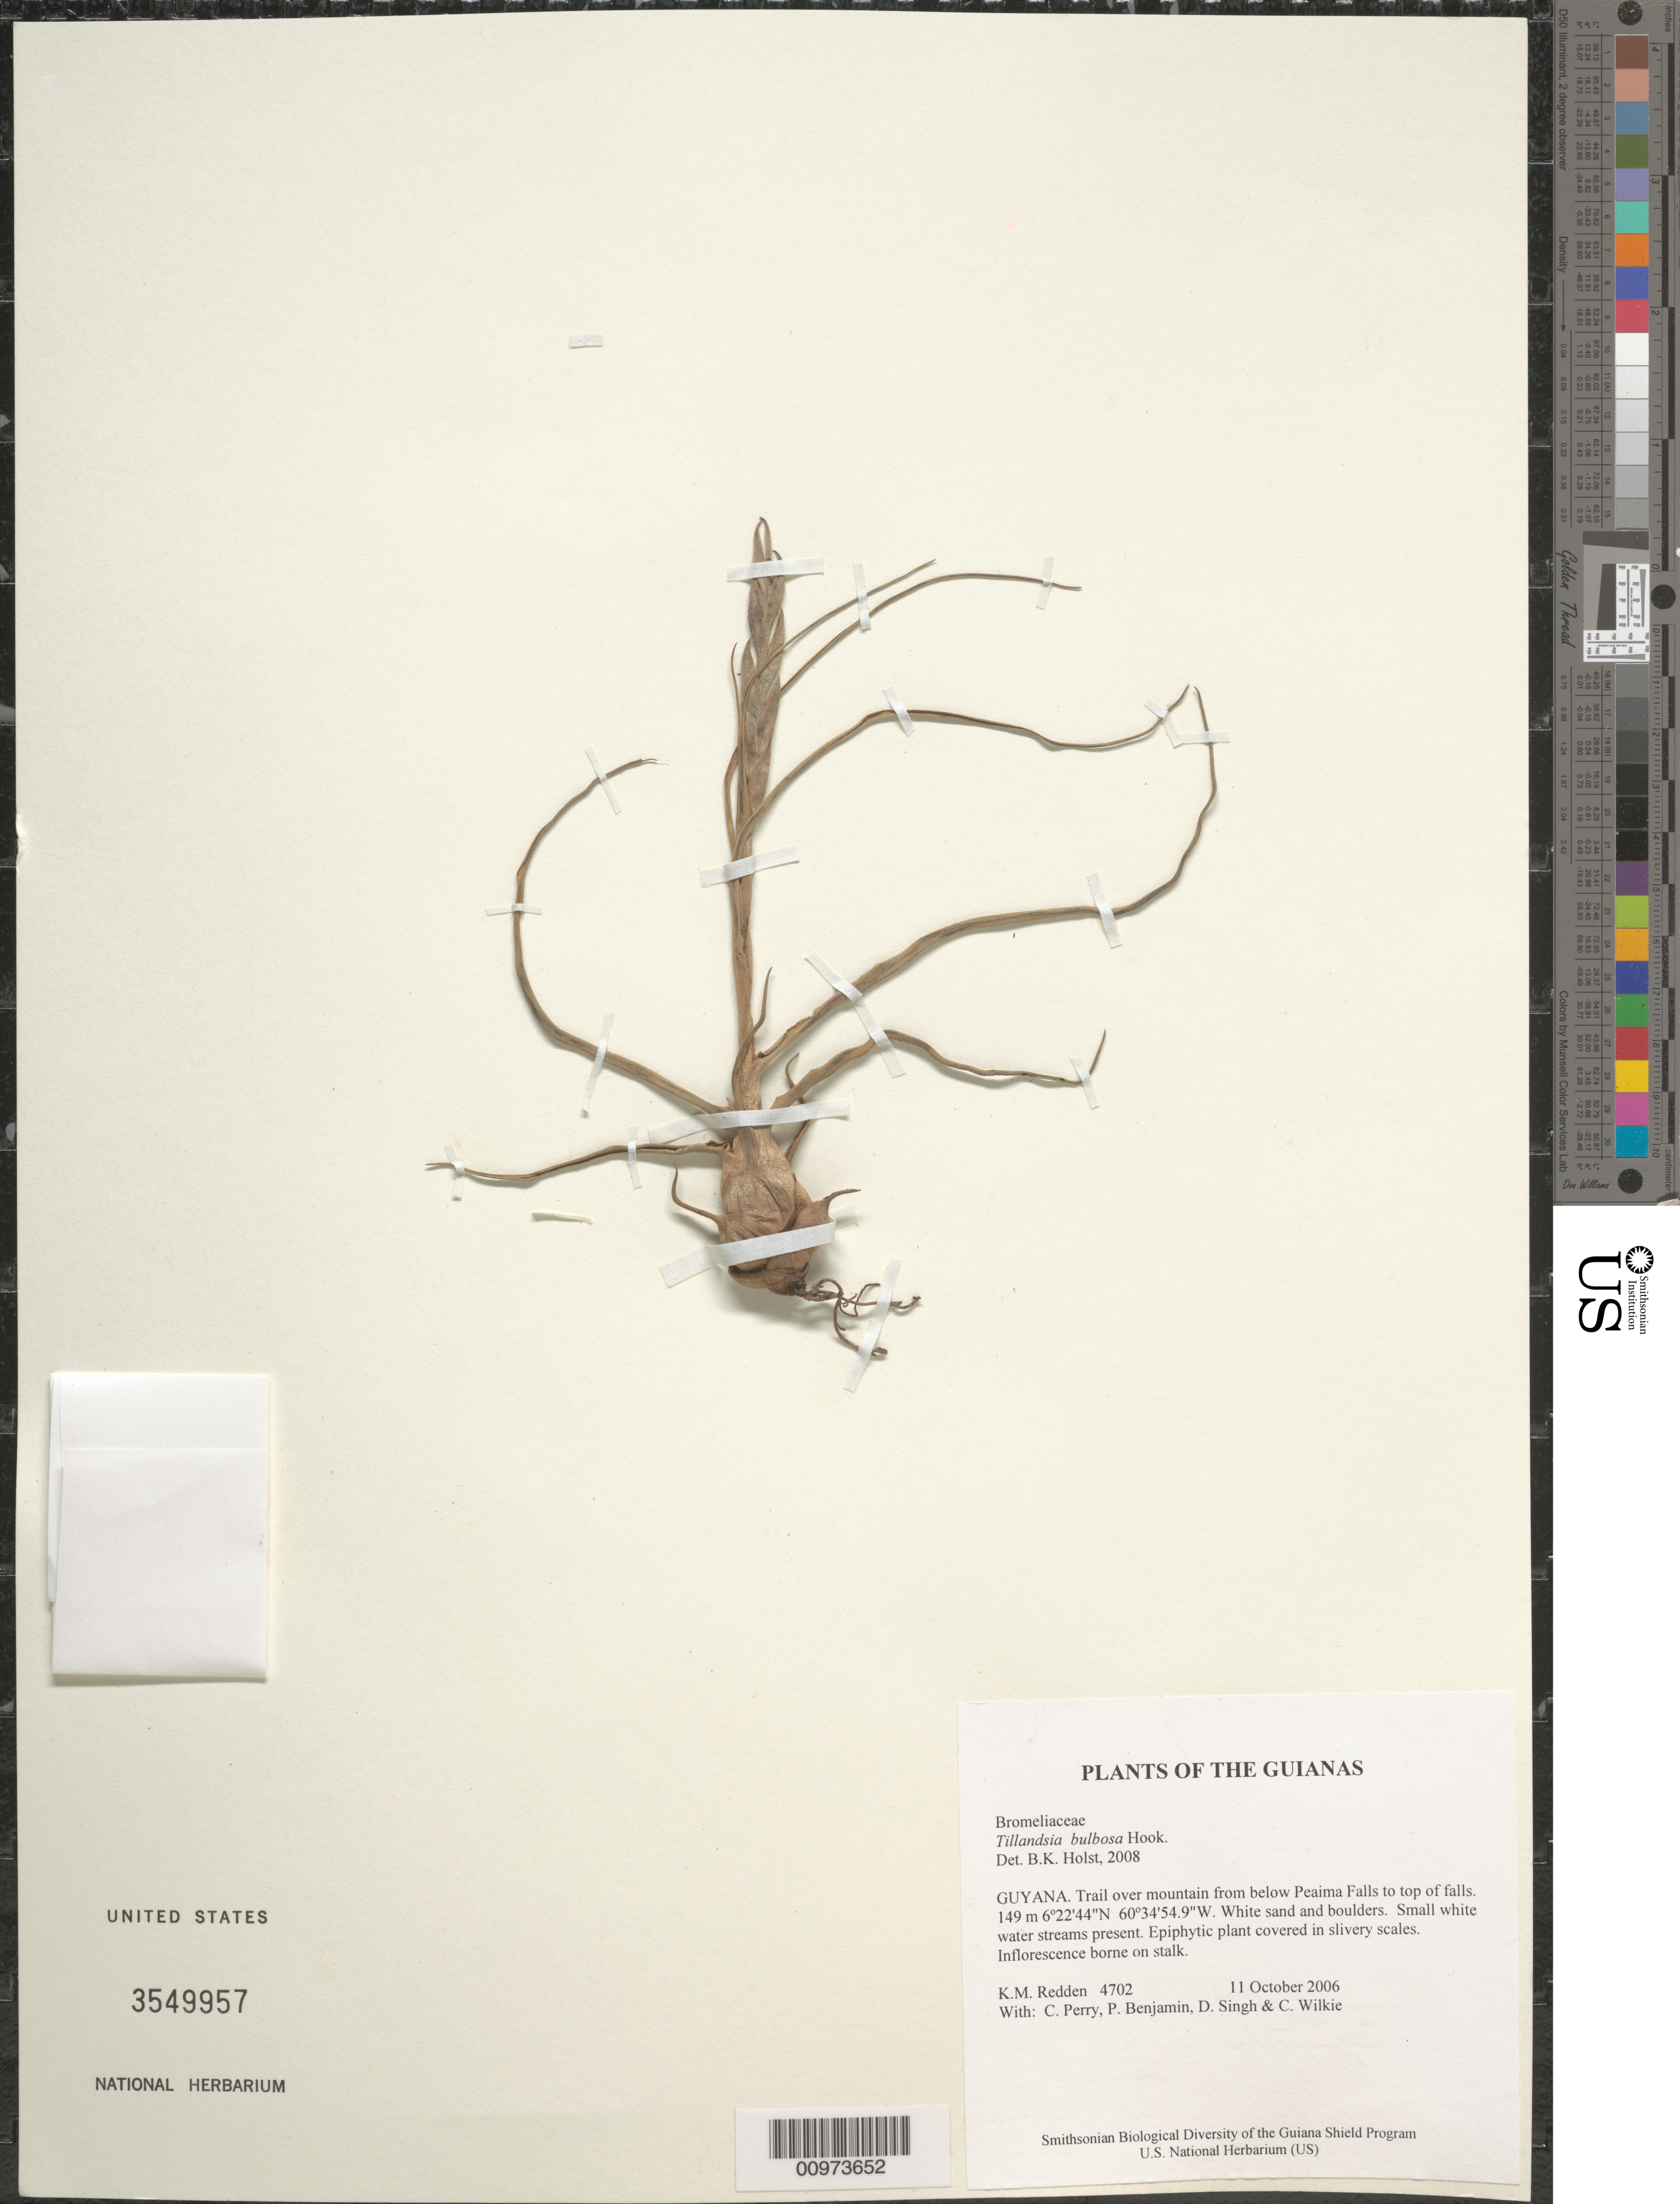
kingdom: Plantae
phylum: Tracheophyta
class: Liliopsida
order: Poales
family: Bromeliaceae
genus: Tillandsia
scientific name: Tillandsia bulbosa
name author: Hook.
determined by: Holst, Bruce K.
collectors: K. M. Redden, C. Perry, P. Benjamin, D. Singh & C. Wilkie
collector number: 4702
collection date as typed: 11 October 2006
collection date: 2006-10-11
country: Guyana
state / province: Cuyuni-Mazaruni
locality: Trail over mountain from below Peaima Falls to top of falls.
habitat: White sand and boulders. Small white water streams present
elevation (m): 149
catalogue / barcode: US 3549957